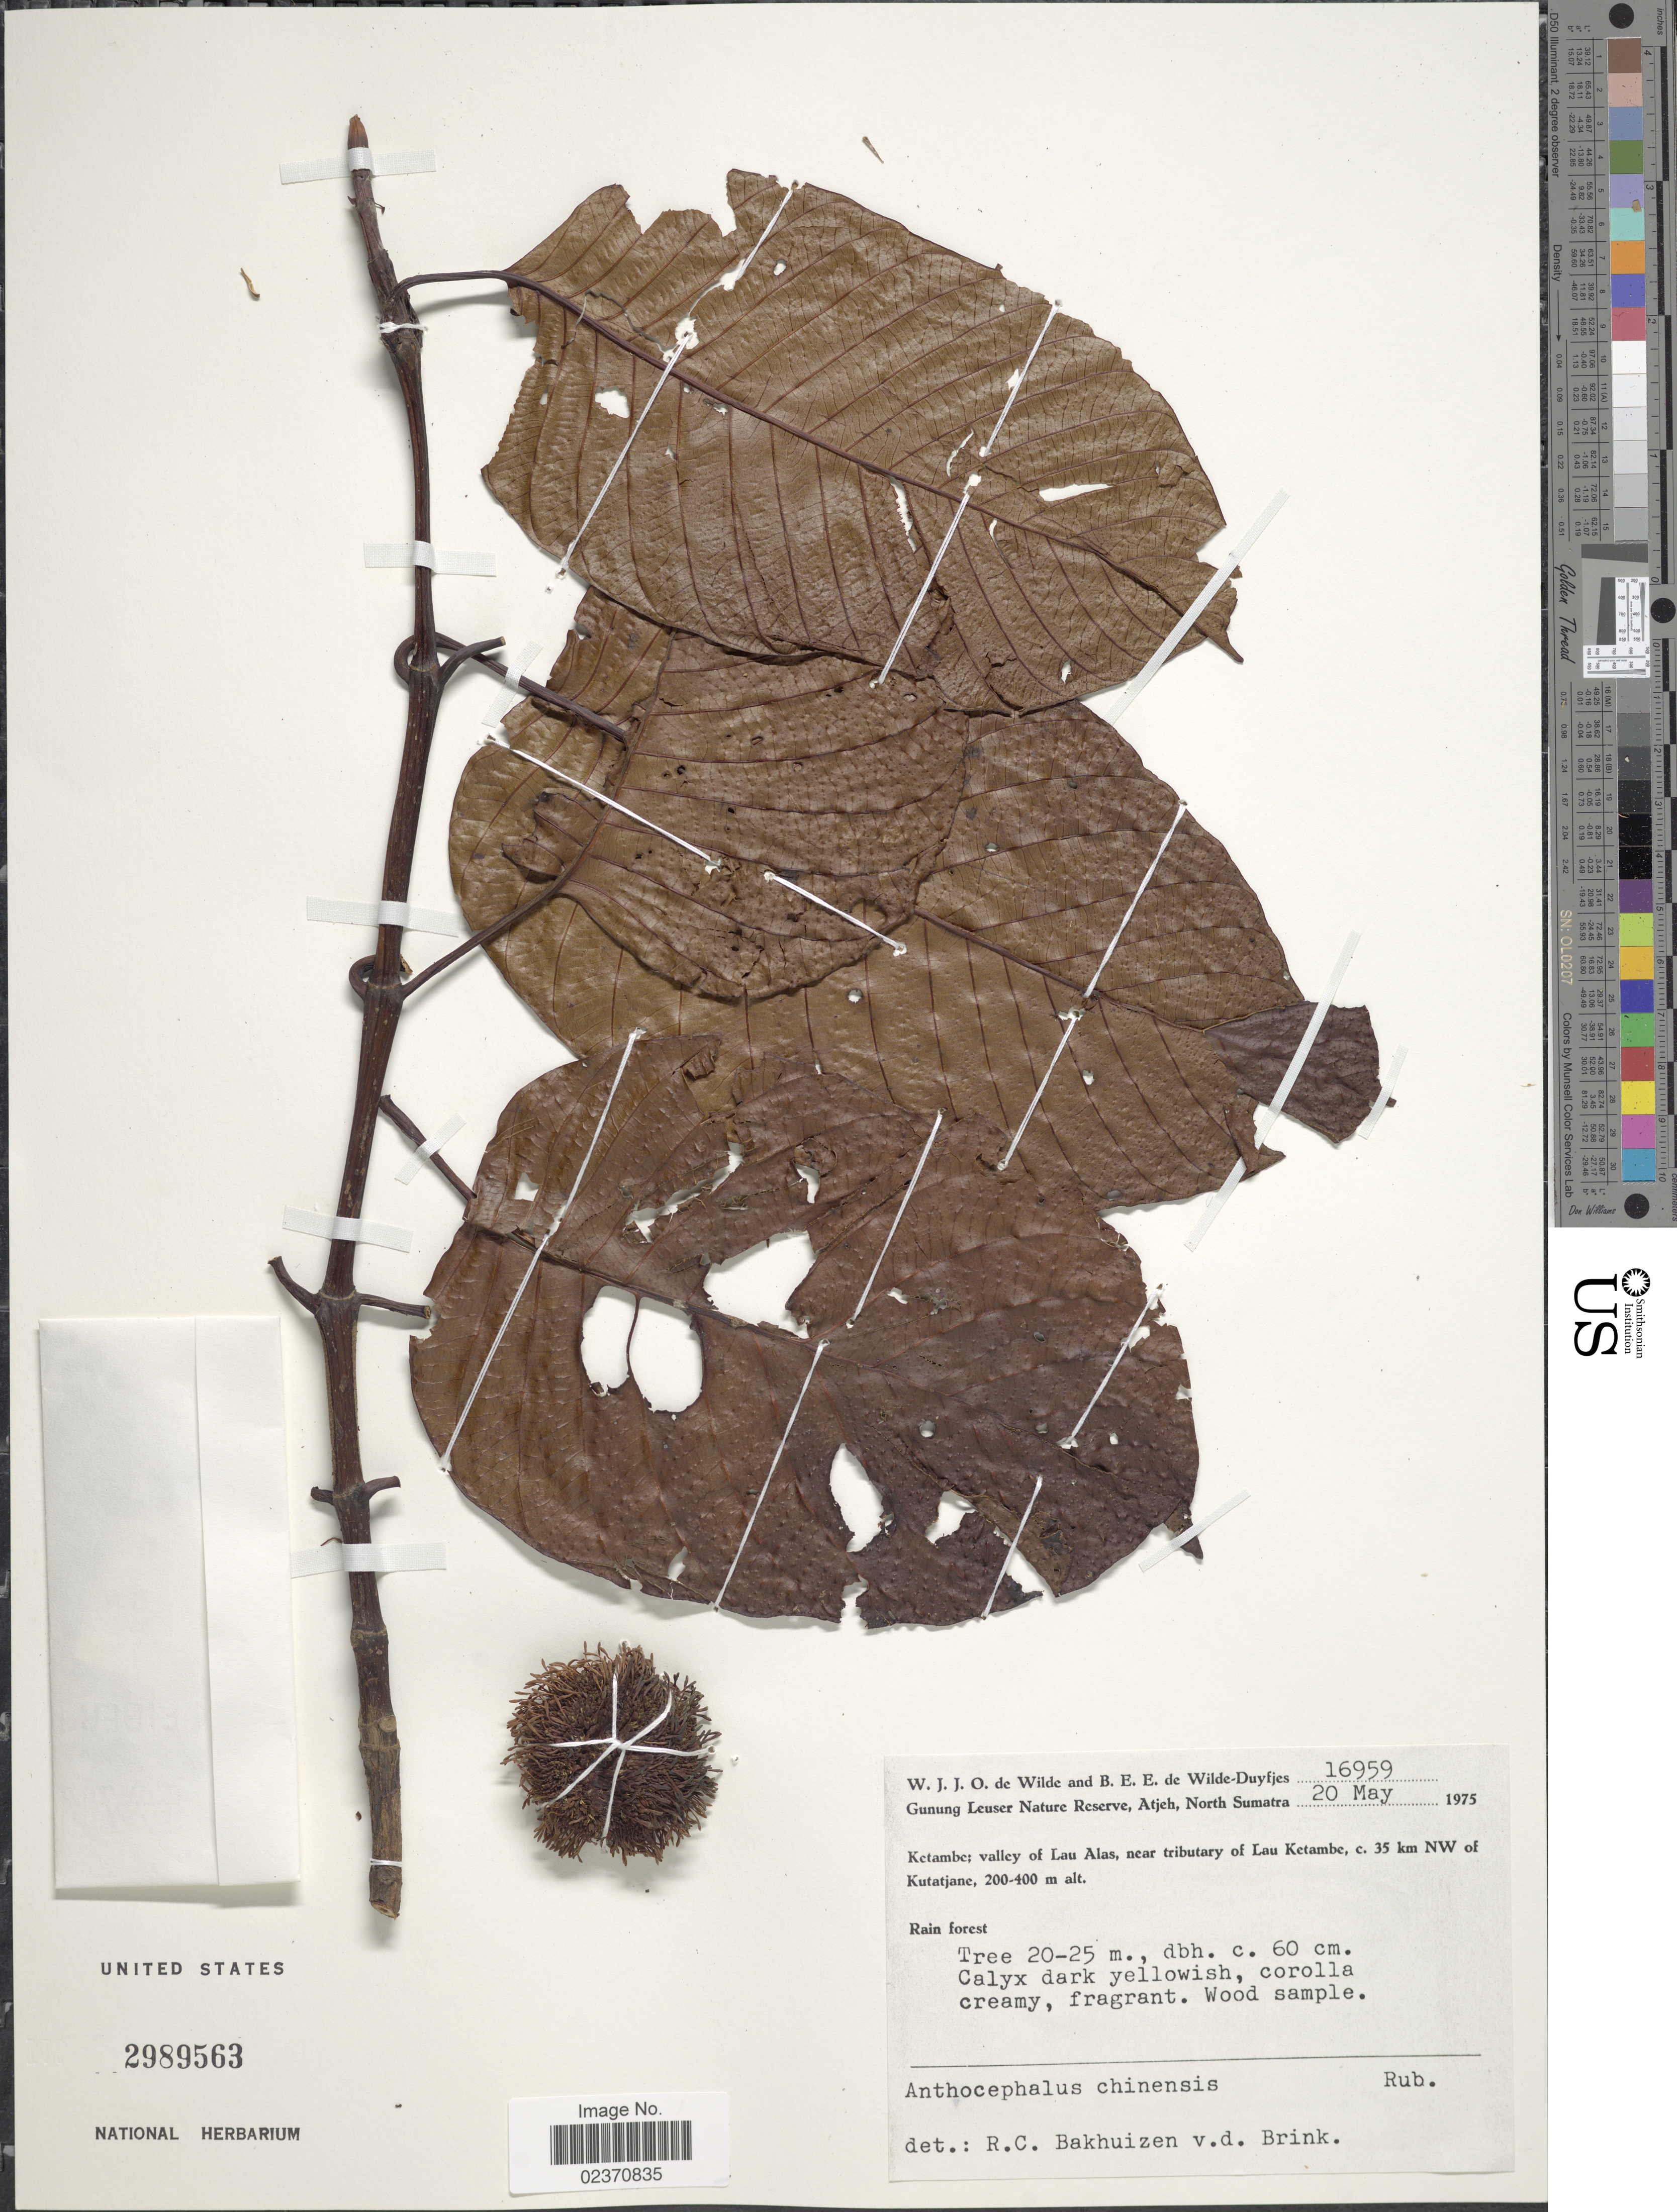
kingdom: Plantae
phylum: Tracheophyta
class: Magnoliopsida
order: Gentianales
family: Rubiaceae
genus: Breonia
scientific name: Breonia chinensis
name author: (Lam.) Capuron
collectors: W. J. de Wilde & B. E. de Wilde-Duyfjes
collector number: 16959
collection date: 1975-05-20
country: Indonesia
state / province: Sumatra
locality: Gunung Leuser Nature Reserve, Atjeh, North Sumatra, Ketambe; valley of Lau Alas, near tributary of Lau Ketambe, c. 35 km NW of Kutatjane.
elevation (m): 200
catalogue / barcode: US 2989563